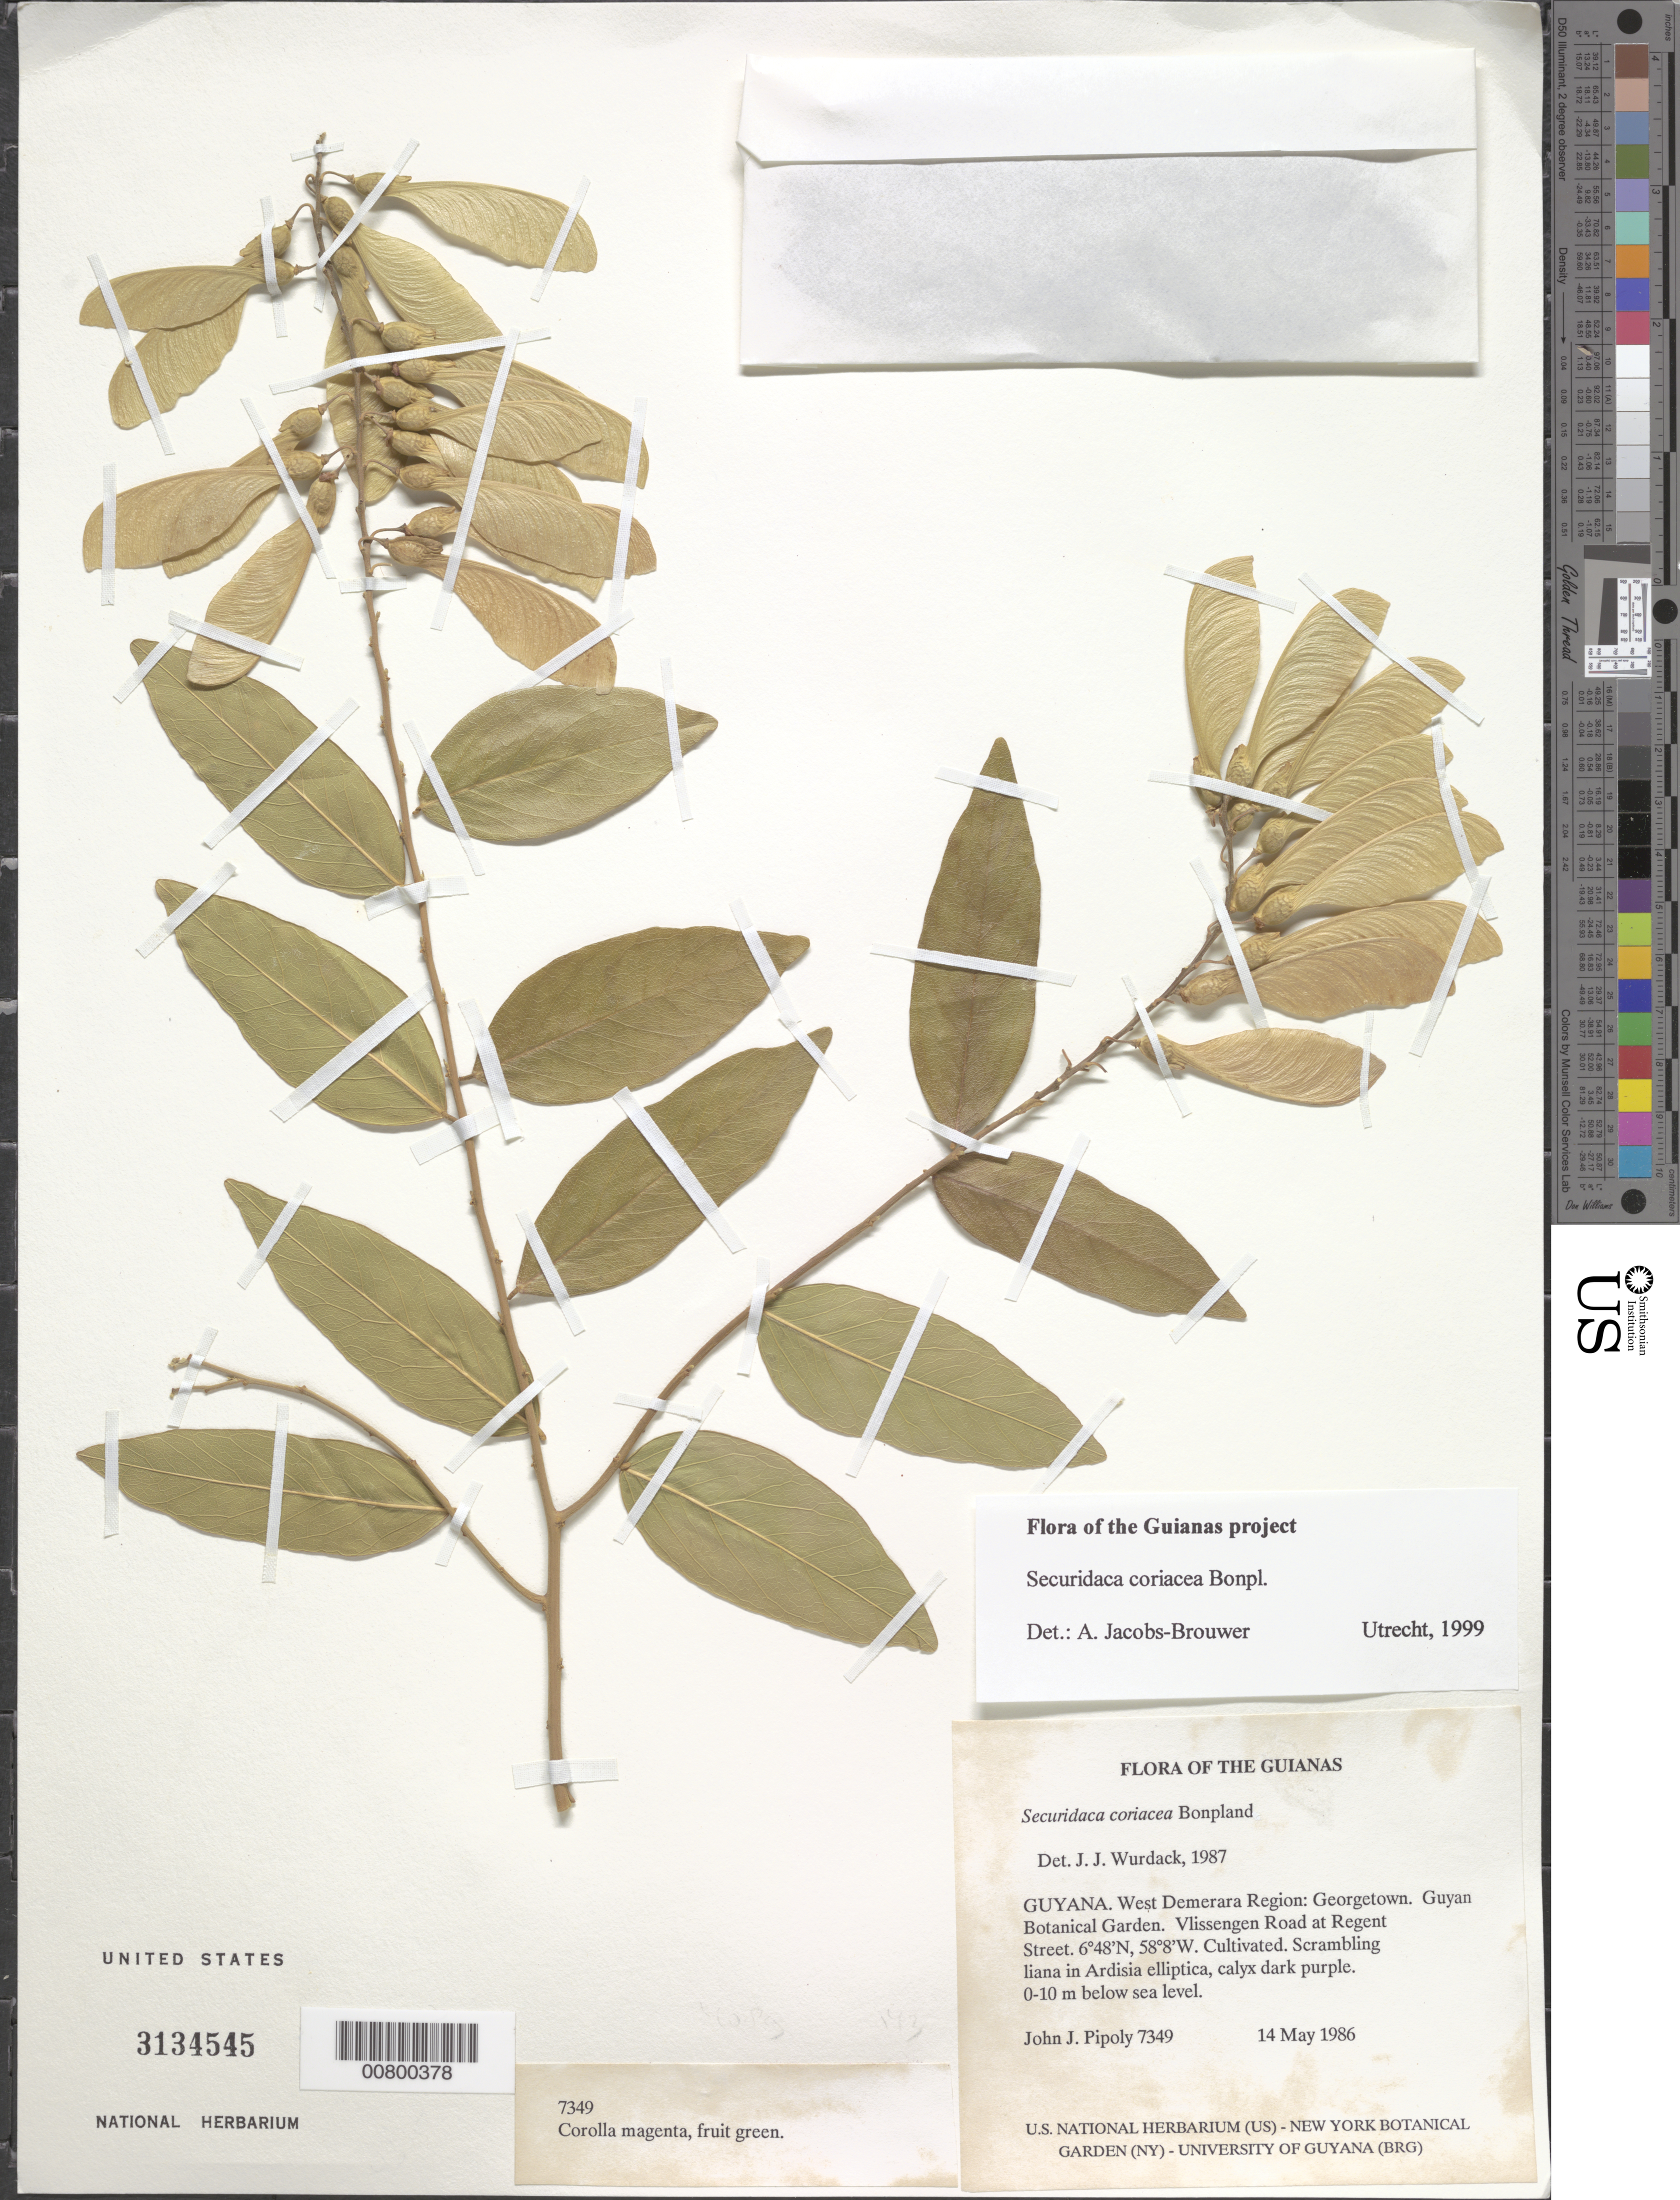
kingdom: Plantae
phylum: Tracheophyta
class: Magnoliopsida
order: Fabales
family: Polygalaceae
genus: Securidaca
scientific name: Securidaca coriacea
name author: Bonpl. ex Steud.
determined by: Jacobs-Brouwer, A.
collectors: J. J. Pipoly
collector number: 7349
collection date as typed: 14 May 1986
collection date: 1986-05-14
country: Guyana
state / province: Demerara-Mahaica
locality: Georgetown. Guyana Botanical Garden. Vlissengen Road at Regent Street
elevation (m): -3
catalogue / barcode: US 3134545